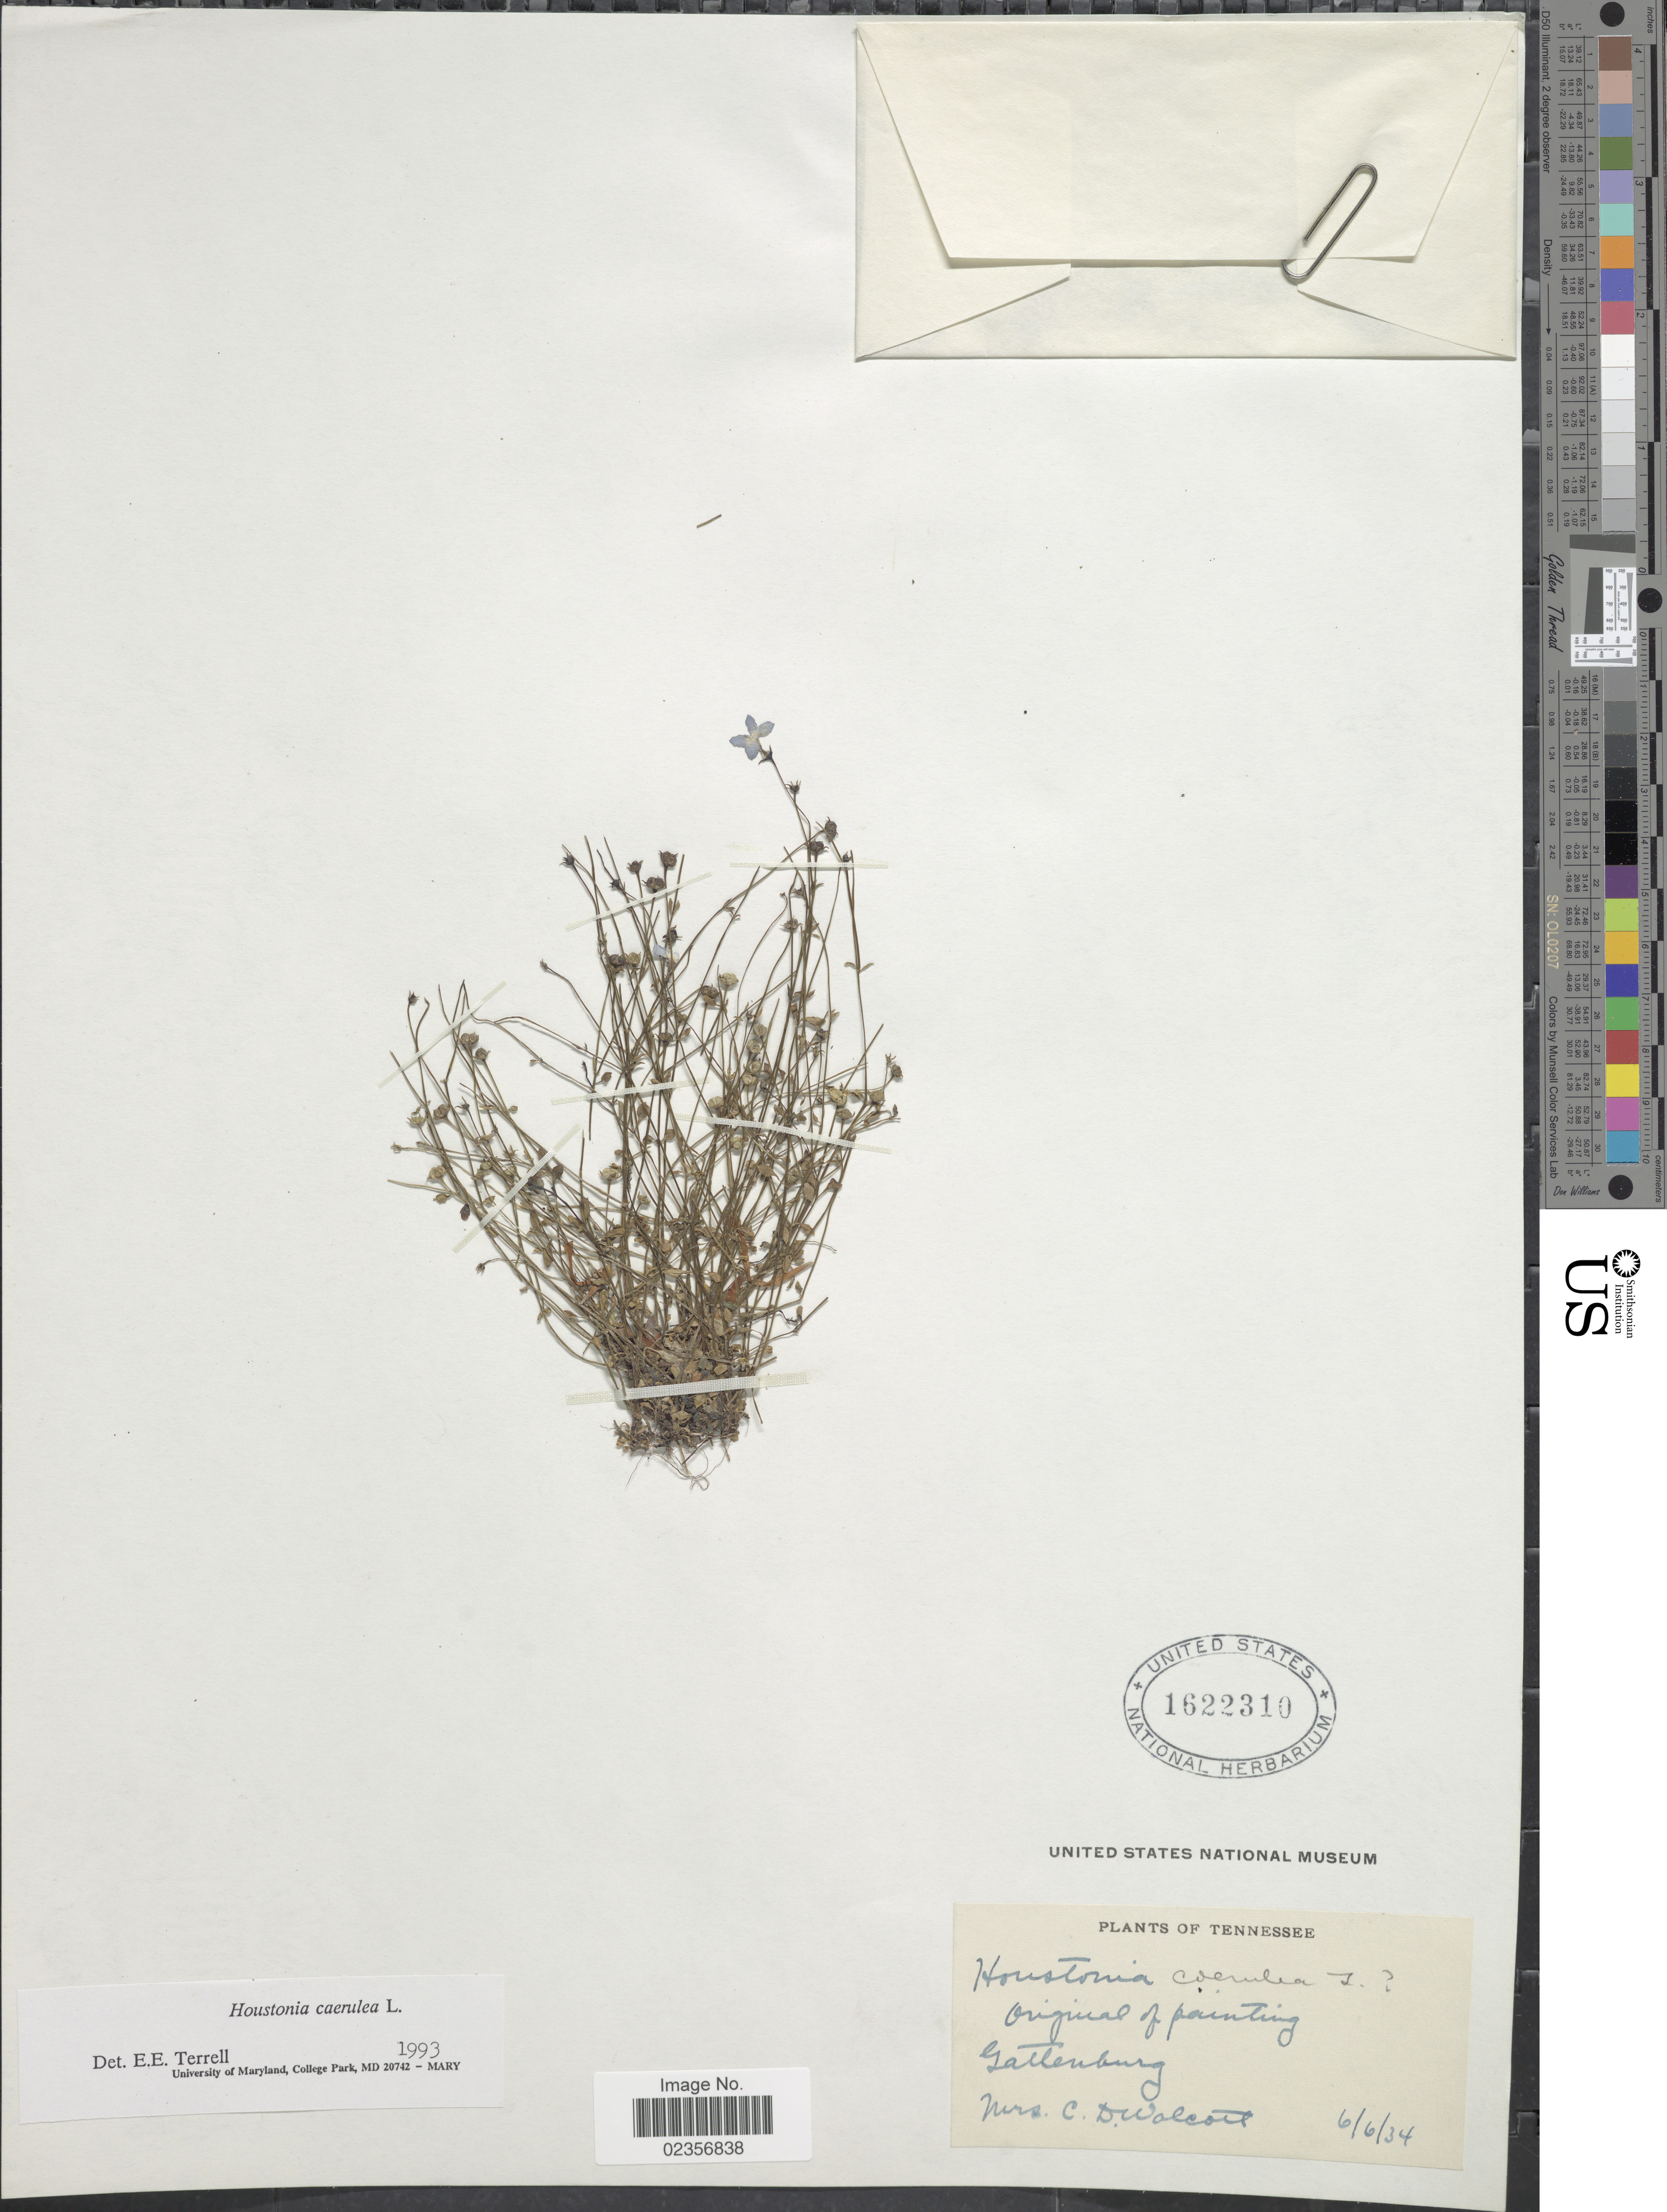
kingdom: Plantae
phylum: Tracheophyta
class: Magnoliopsida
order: Gentianales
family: Rubiaceae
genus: Houstonia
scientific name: Houstonia caerulea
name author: L.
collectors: C. Wolcott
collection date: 1934-06-06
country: United States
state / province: Tennessee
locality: Gatlinburg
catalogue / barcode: US 1622310